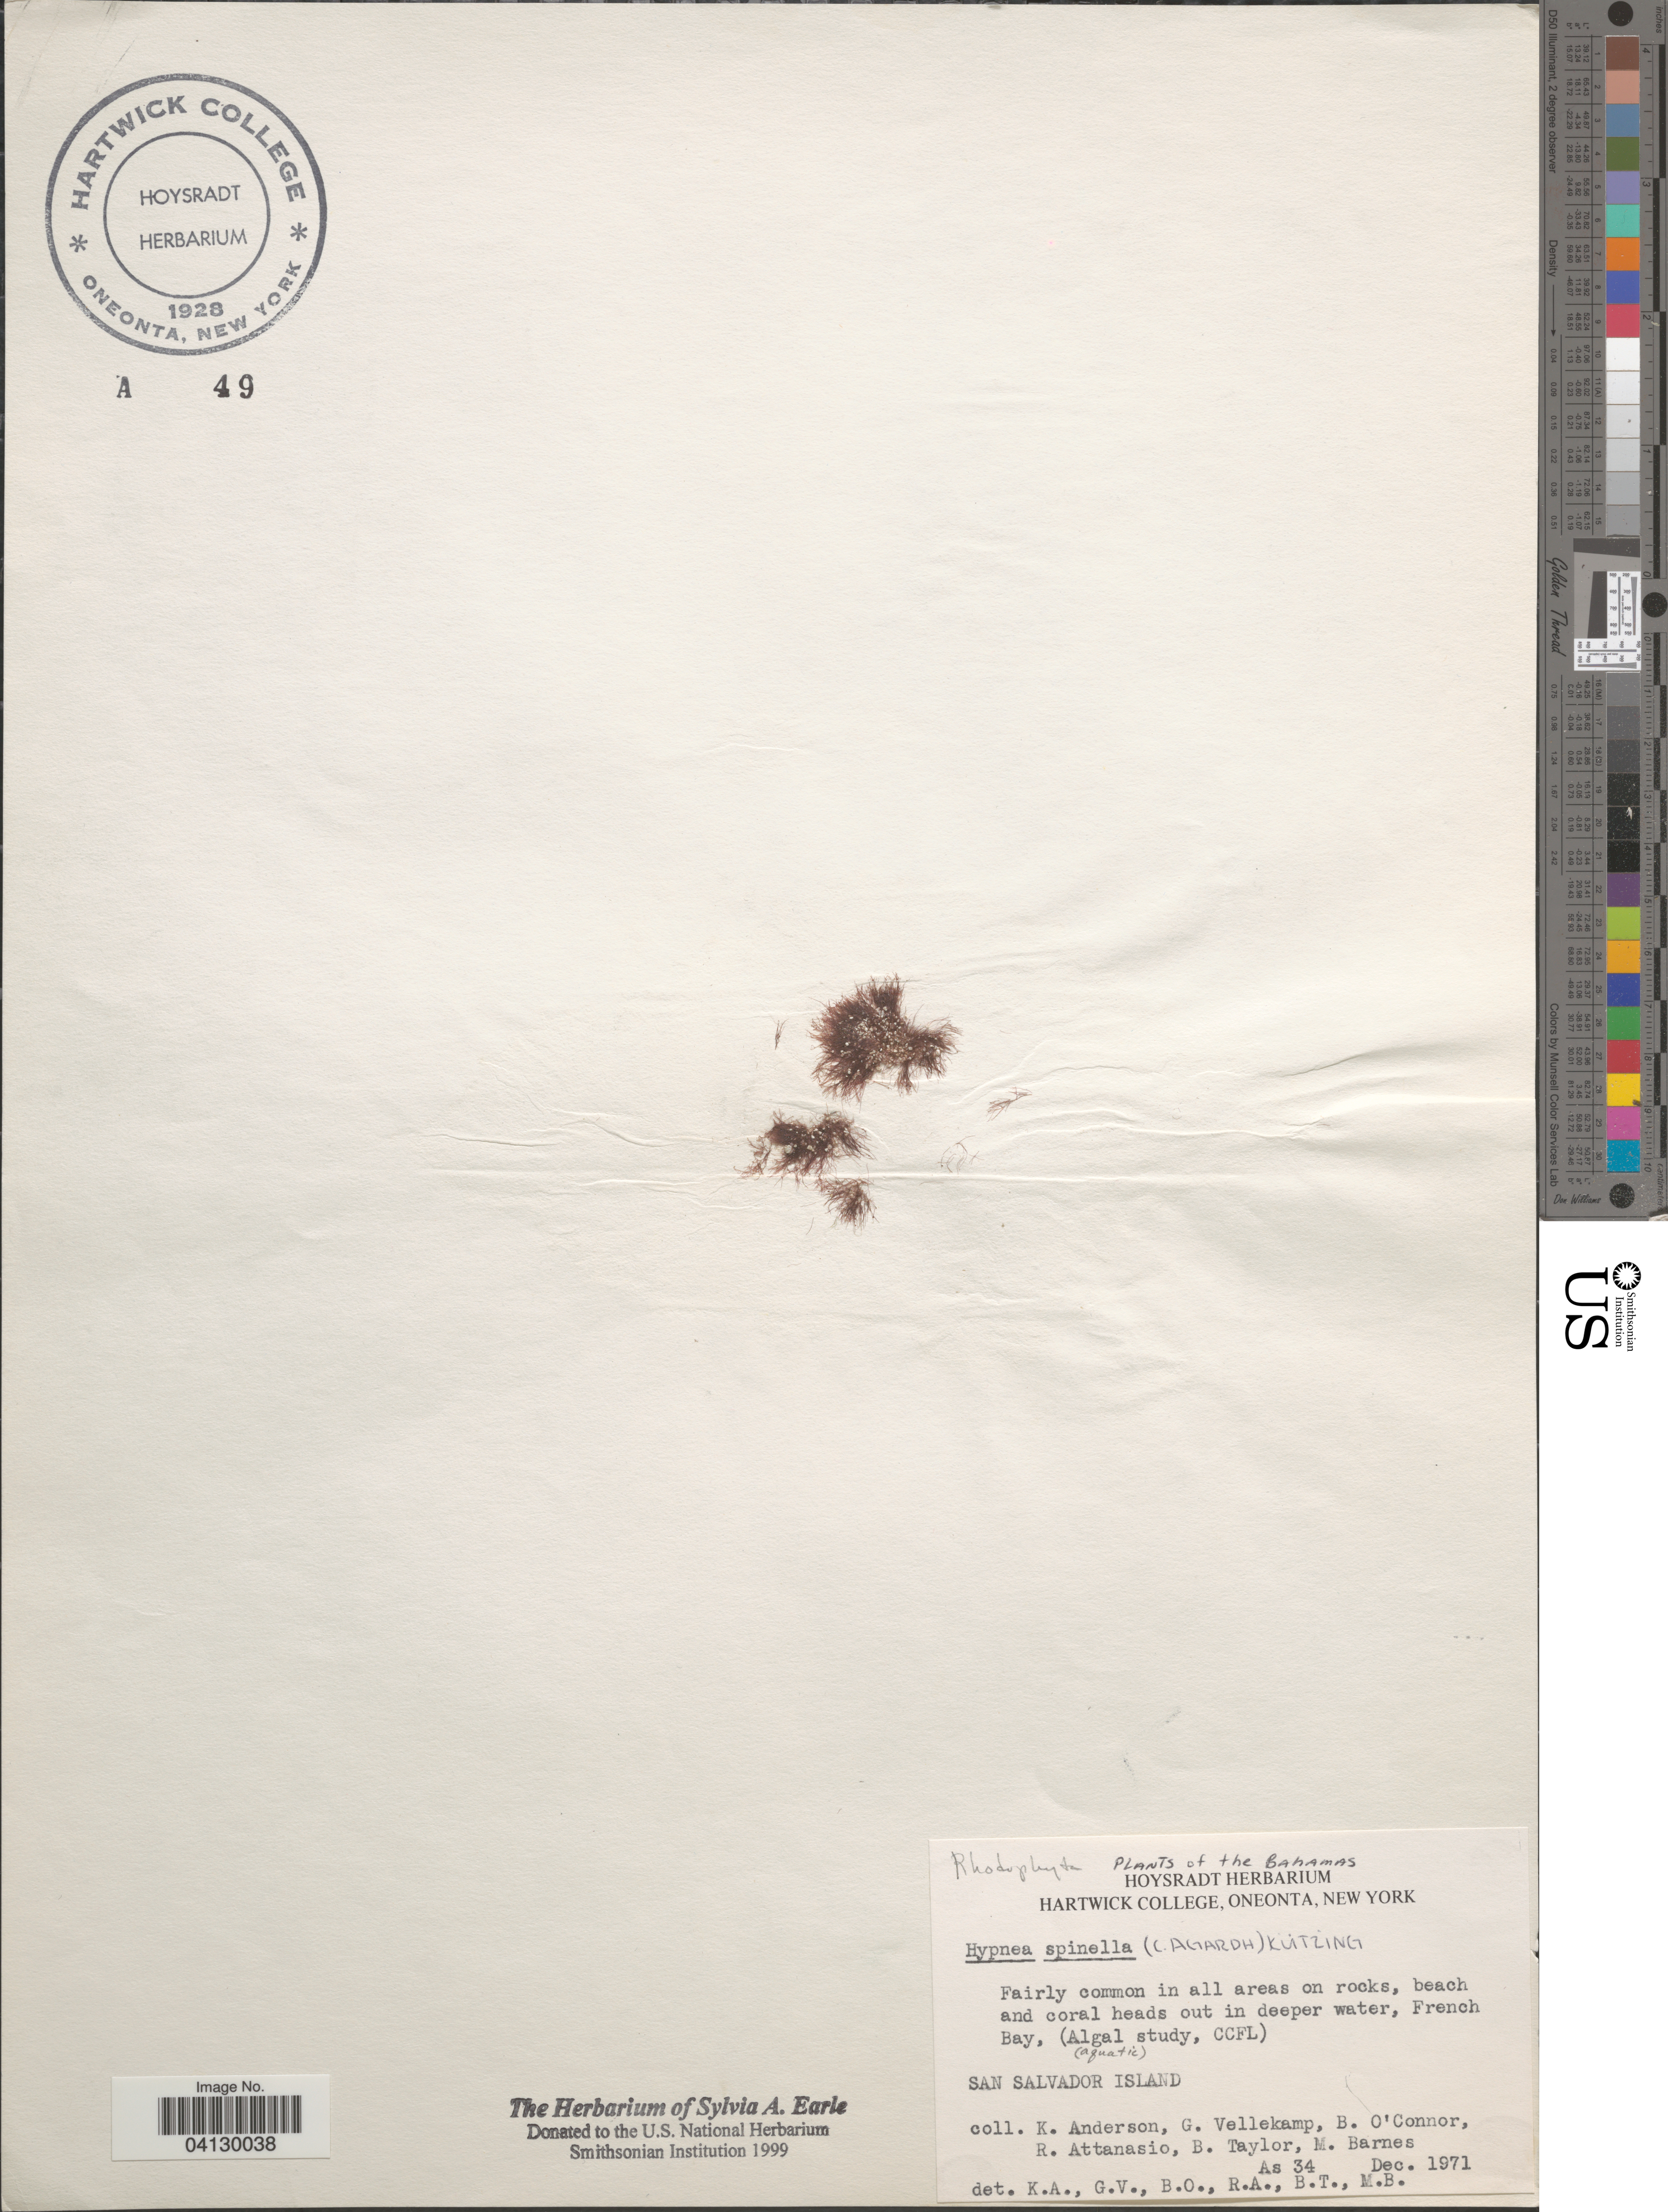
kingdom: Plantae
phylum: Rhodophyta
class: Florideophyceae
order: Gigartinales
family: Cystocloniaceae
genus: Hypnea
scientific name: Hypnea spinella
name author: (C. Agardh) Kütz.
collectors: K. Anderson, G. Vellekamp, B. O'Connor, R. Attanasio & et al.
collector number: As34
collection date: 1971-12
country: Bahamas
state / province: San Salvador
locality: French Bay. San Salvador Island.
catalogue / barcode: US 328806